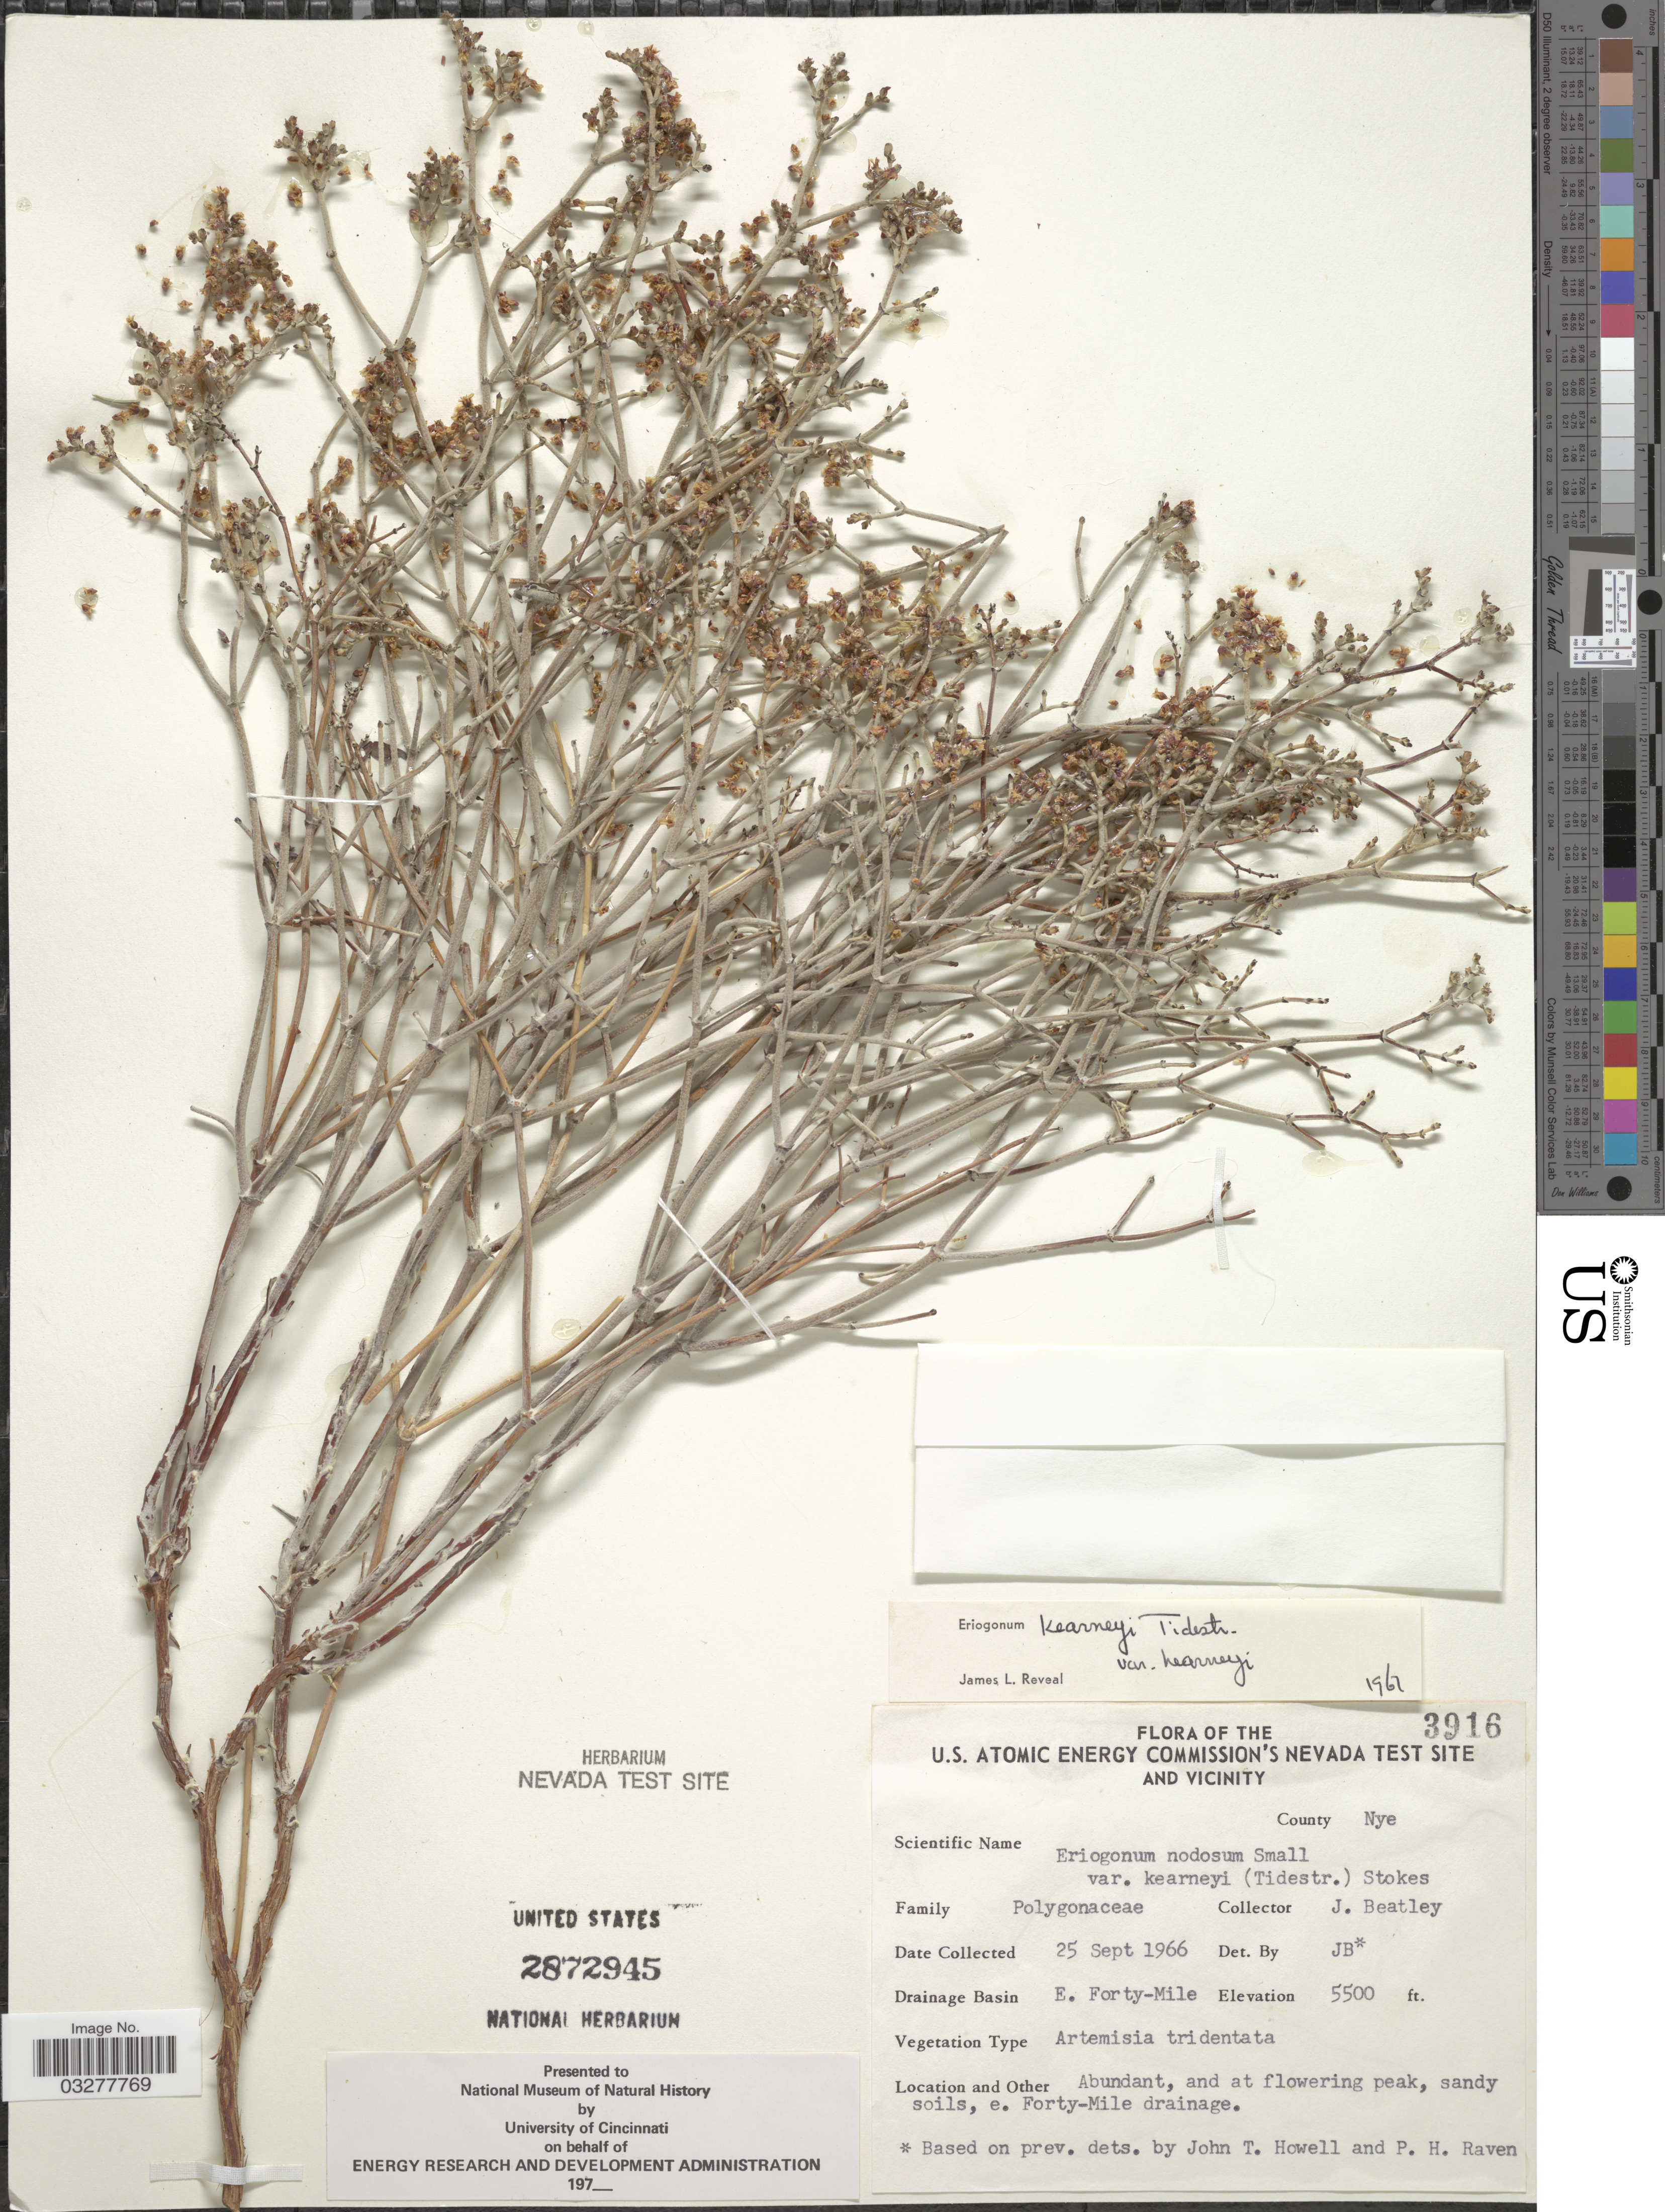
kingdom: Plantae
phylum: Tracheophyta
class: Magnoliopsida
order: Caryophyllales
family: Polygonaceae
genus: Eriogonum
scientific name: Eriogonum kearneyi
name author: Tidestr.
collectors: J. C. Beatley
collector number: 3916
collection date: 1966-09-25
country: United States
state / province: Nevada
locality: U. S. Atomic Energy Commission's Nevada Test Site and Vicinity. County Nye. Drainage Basin E. Forty-Mile. E. Forty-Mile drainage.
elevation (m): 1676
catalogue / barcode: US 2872945